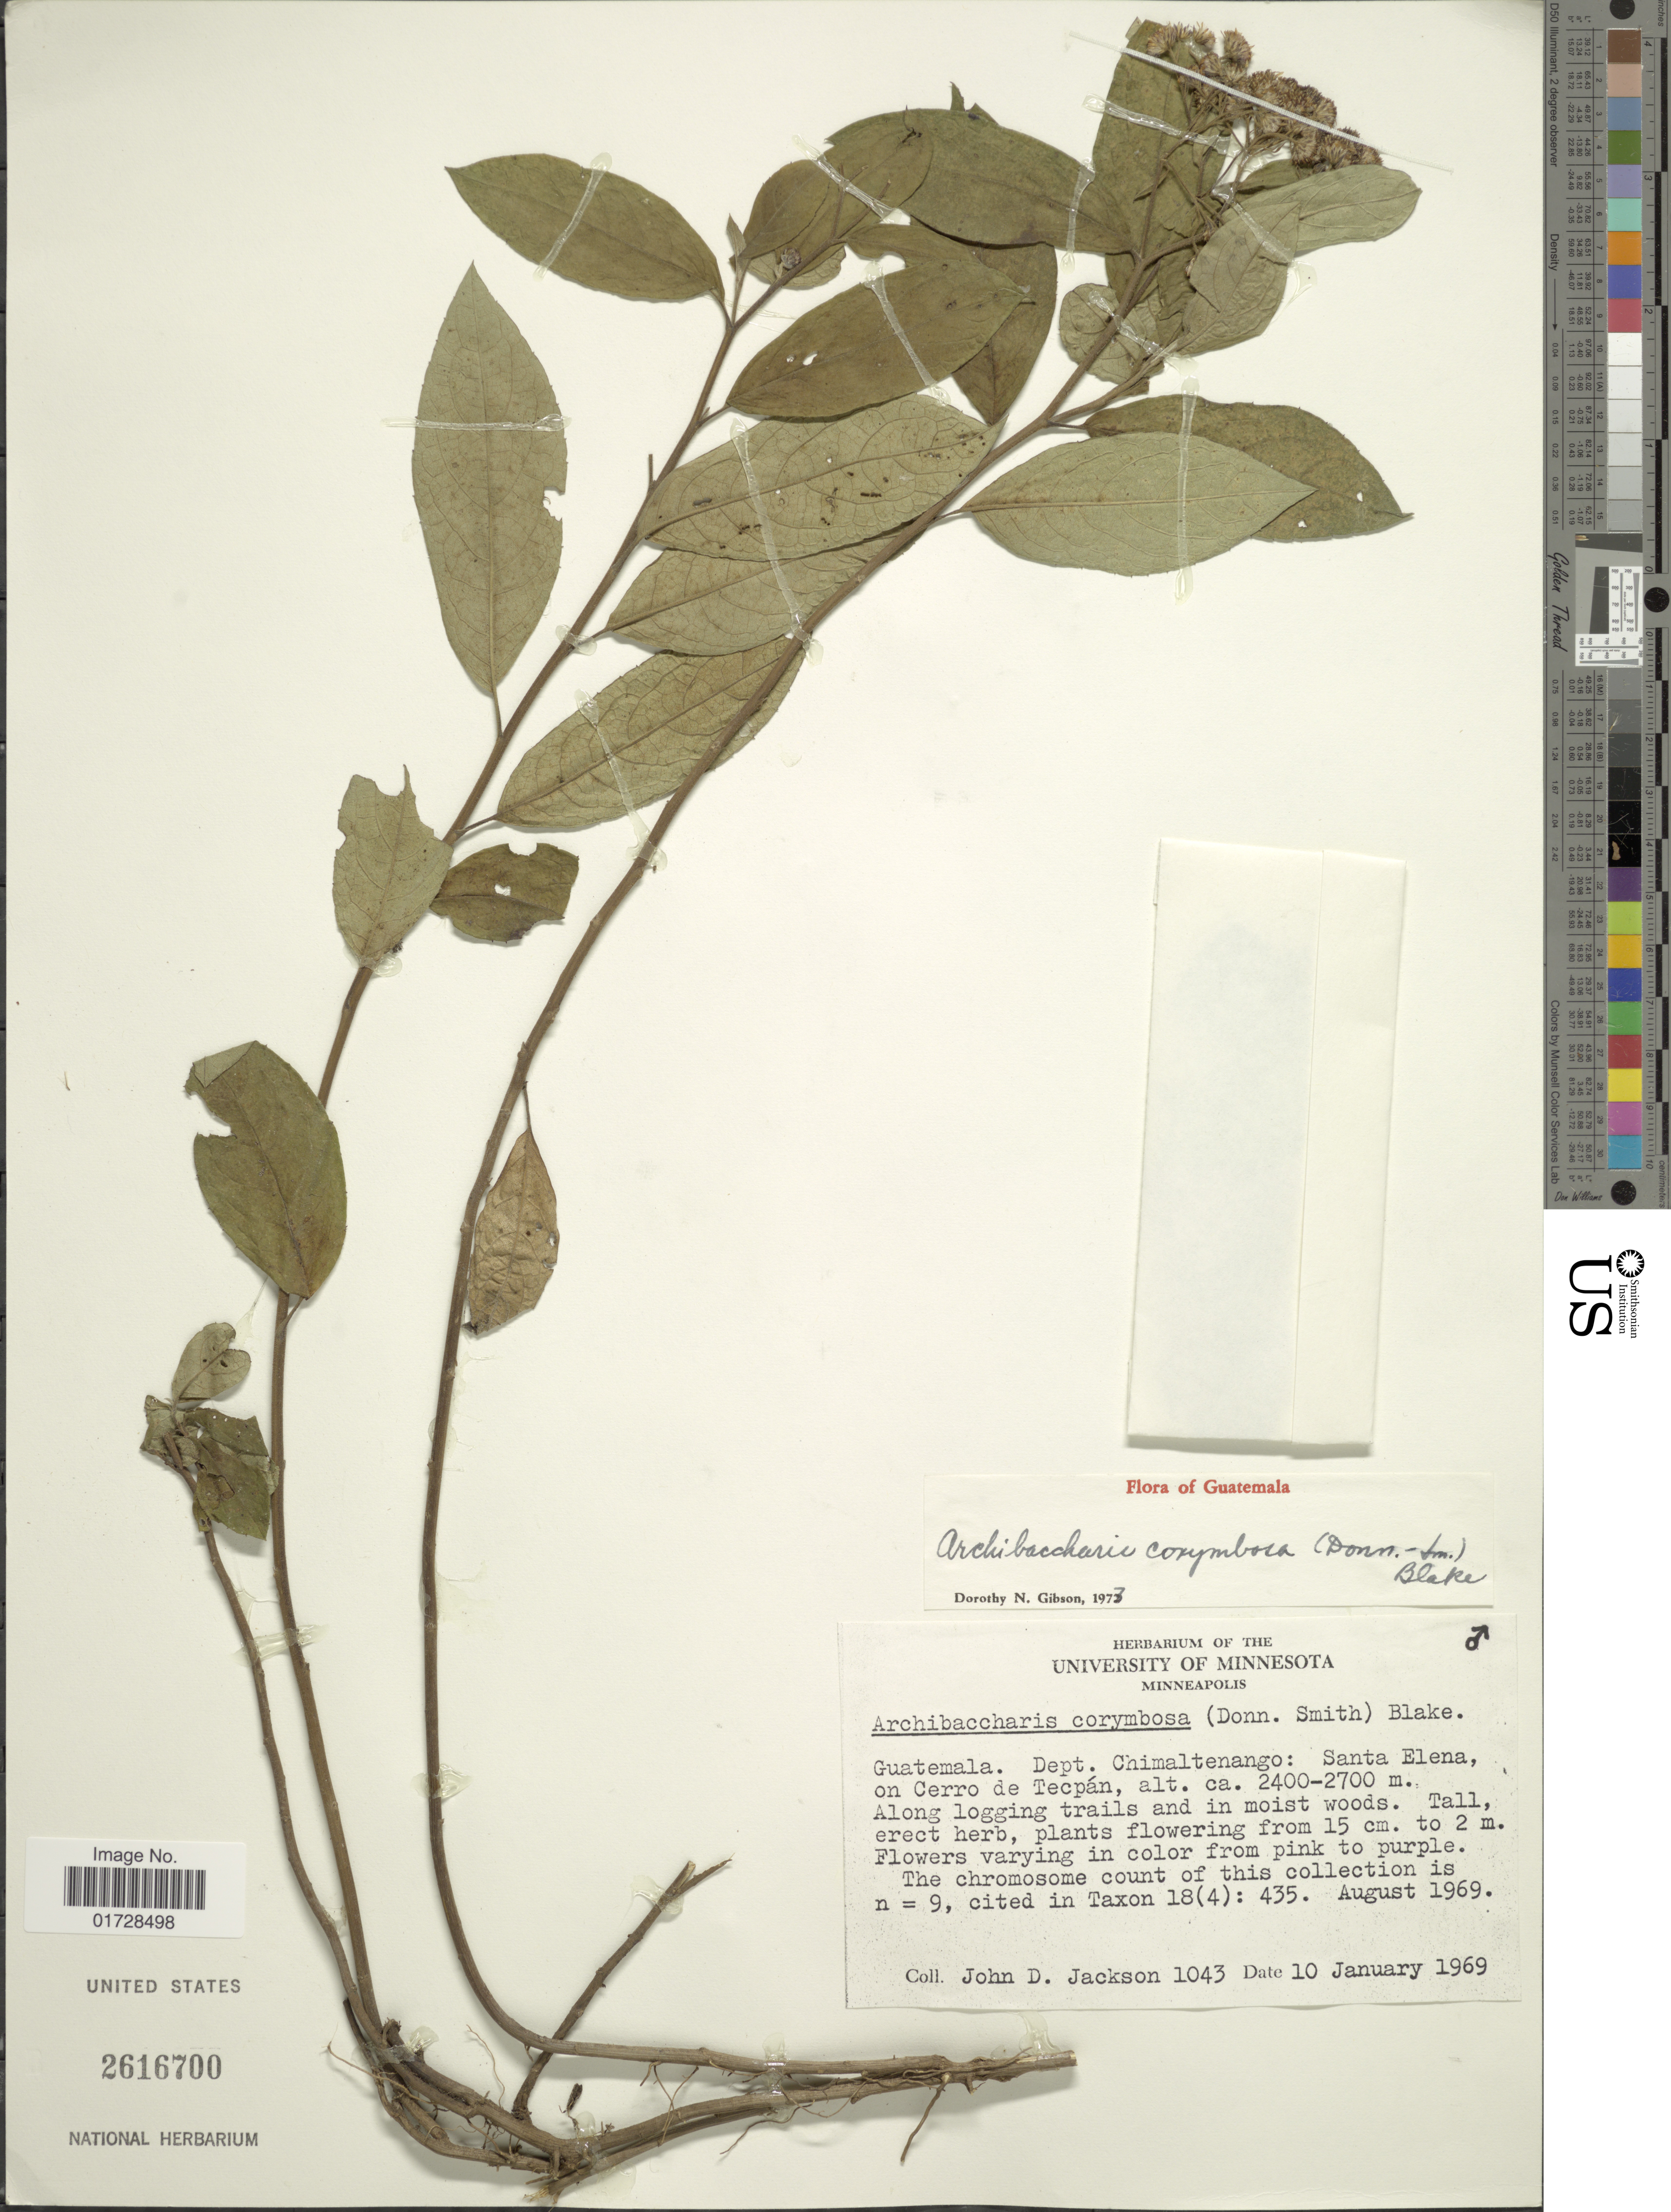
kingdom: Plantae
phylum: Tracheophyta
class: Magnoliopsida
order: Asterales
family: Asteraceae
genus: Archibaccharis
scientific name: Archibaccharis corymbosa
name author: (Donn. Sm.) S.F. Blake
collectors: J. Jackson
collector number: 1043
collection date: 1969-01-10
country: Guatemala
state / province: Chimaltenango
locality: Santa Elena, on Cerro de Tecpan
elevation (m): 2400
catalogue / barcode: US 2616700